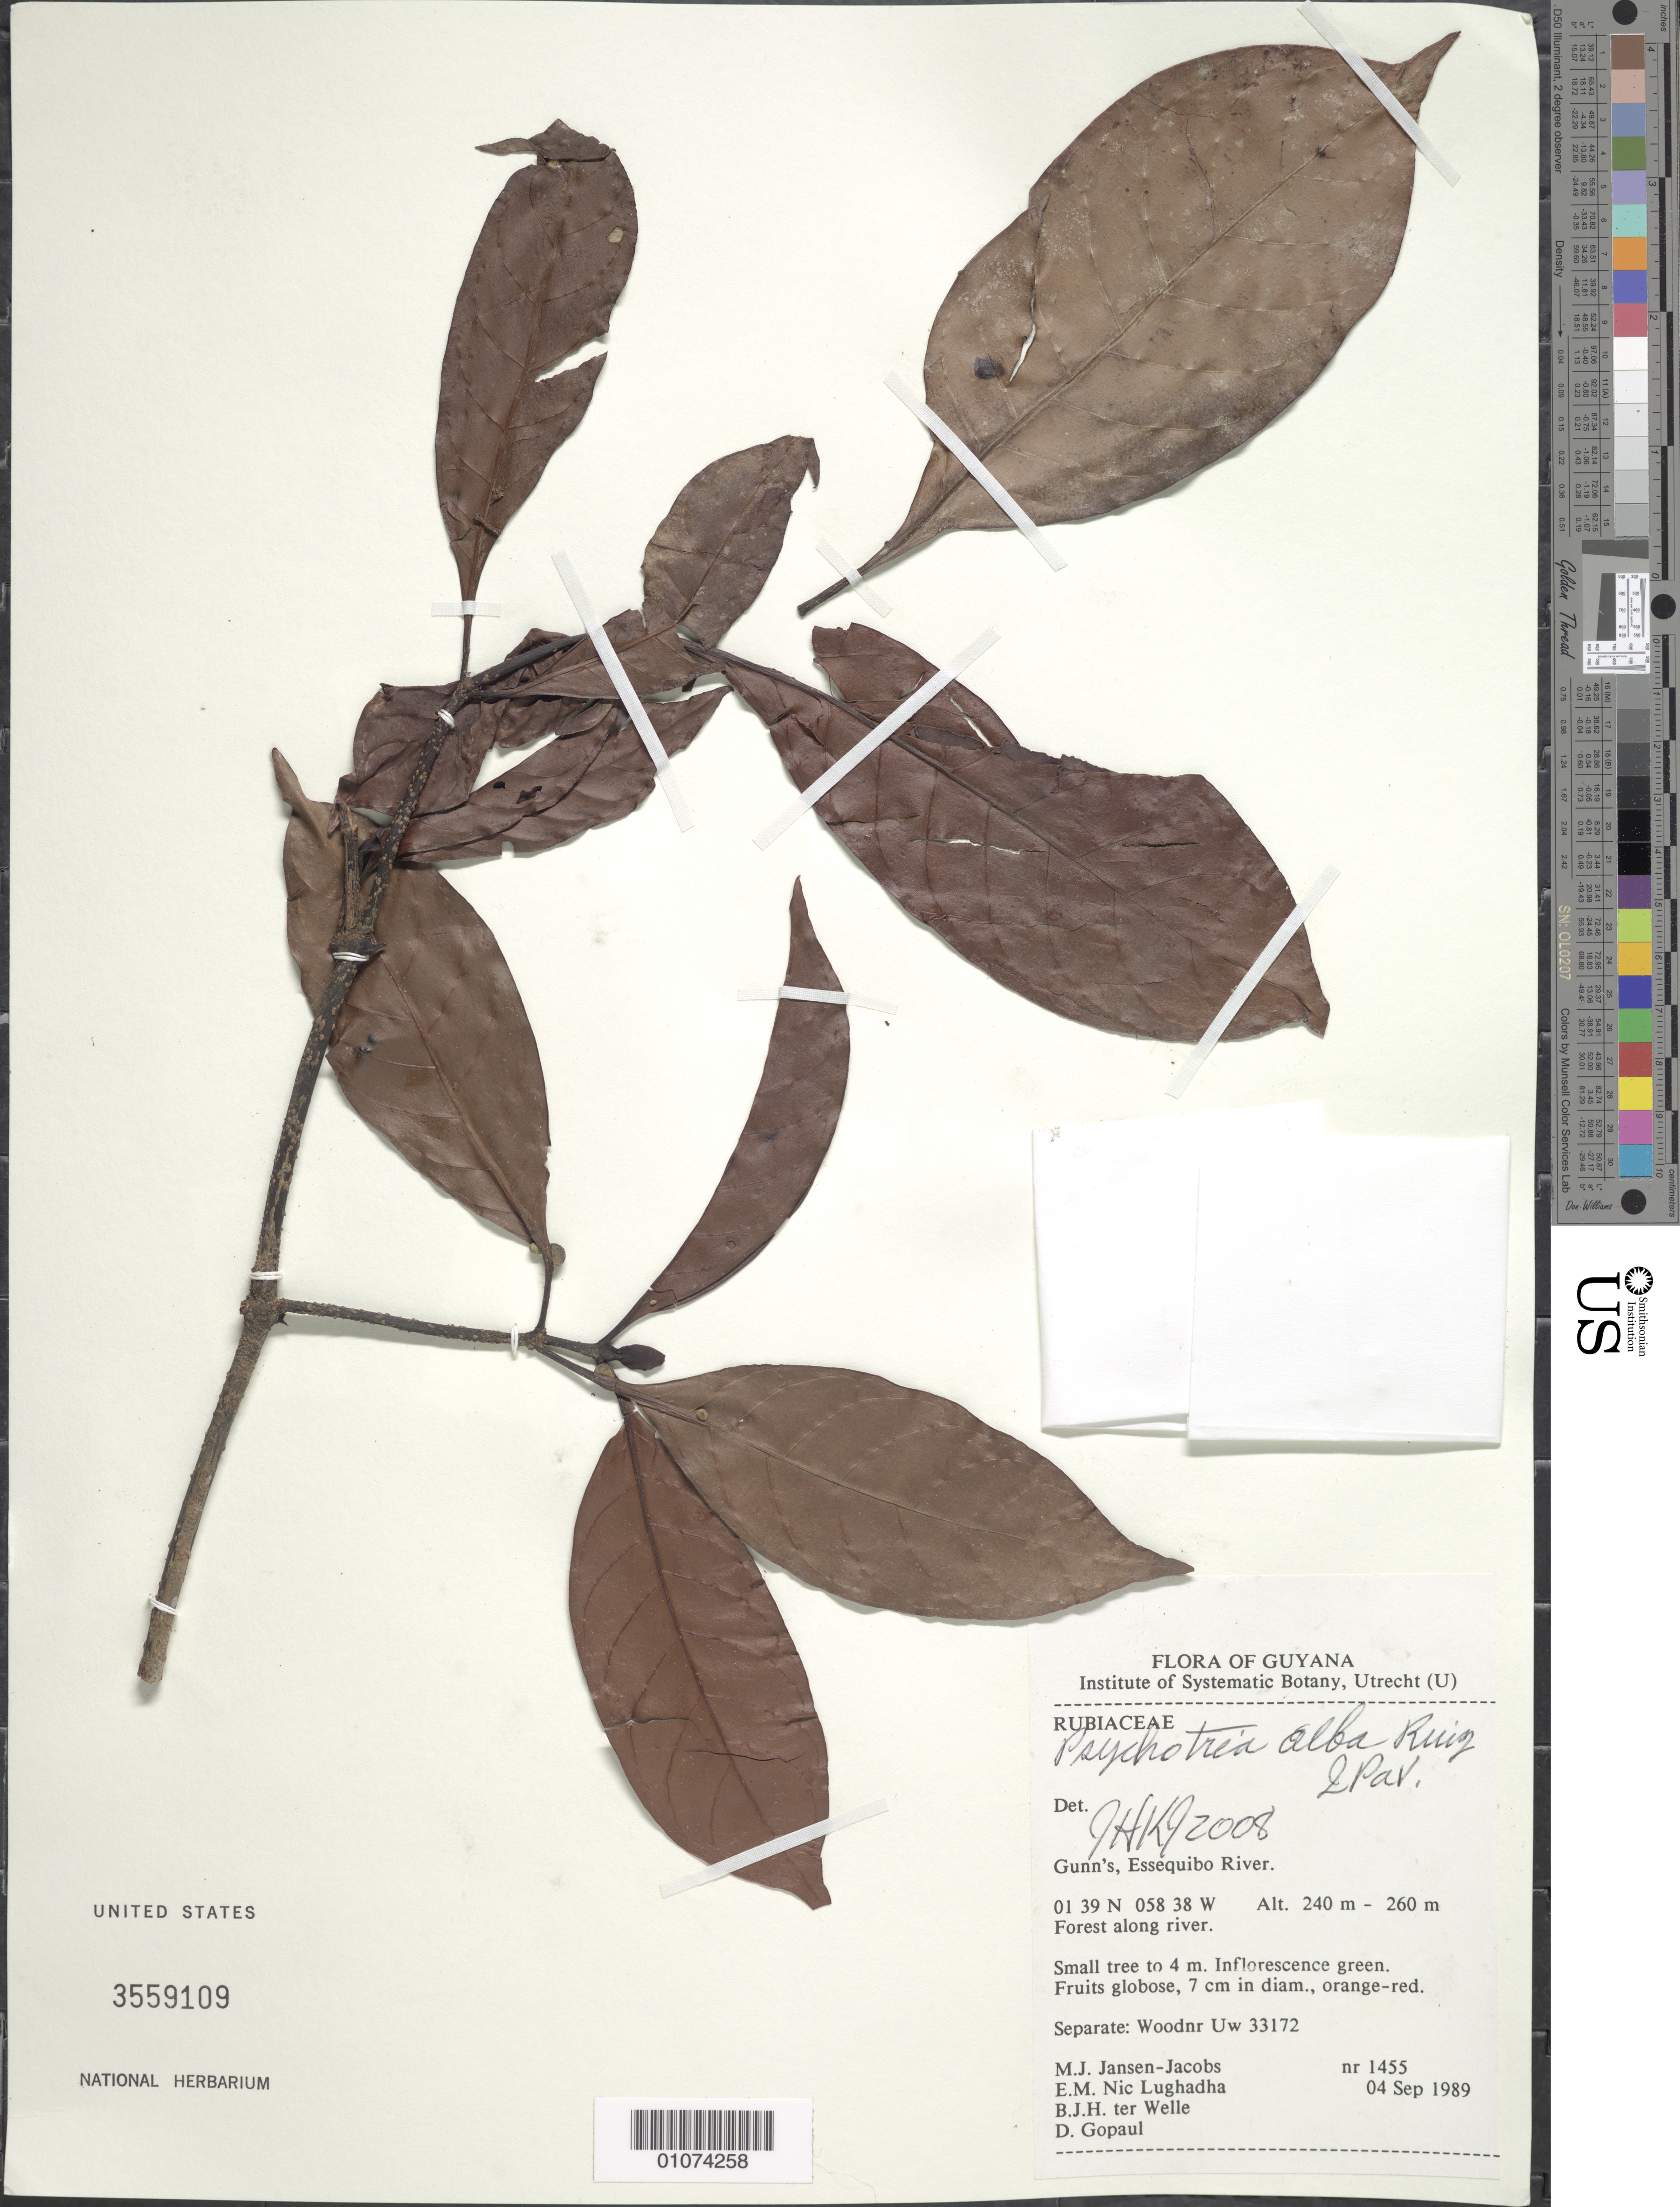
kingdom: Plantae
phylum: Tracheophyta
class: Magnoliopsida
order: Gentianales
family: Rubiaceae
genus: Psychotria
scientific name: Psychotria alba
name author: Ruiz & Pav.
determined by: Kirkbride, J. H.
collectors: M. J. Jansen-Jacobs, E. Nic Lughadha, B. Welle & D. Gopaul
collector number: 1455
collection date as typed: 4-Sep-89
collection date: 1989-09-04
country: Guyana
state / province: U. Takutu-U. Essequibo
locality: Gunn's, Essequibo River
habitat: Forest along river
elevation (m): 240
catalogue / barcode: US 3559109